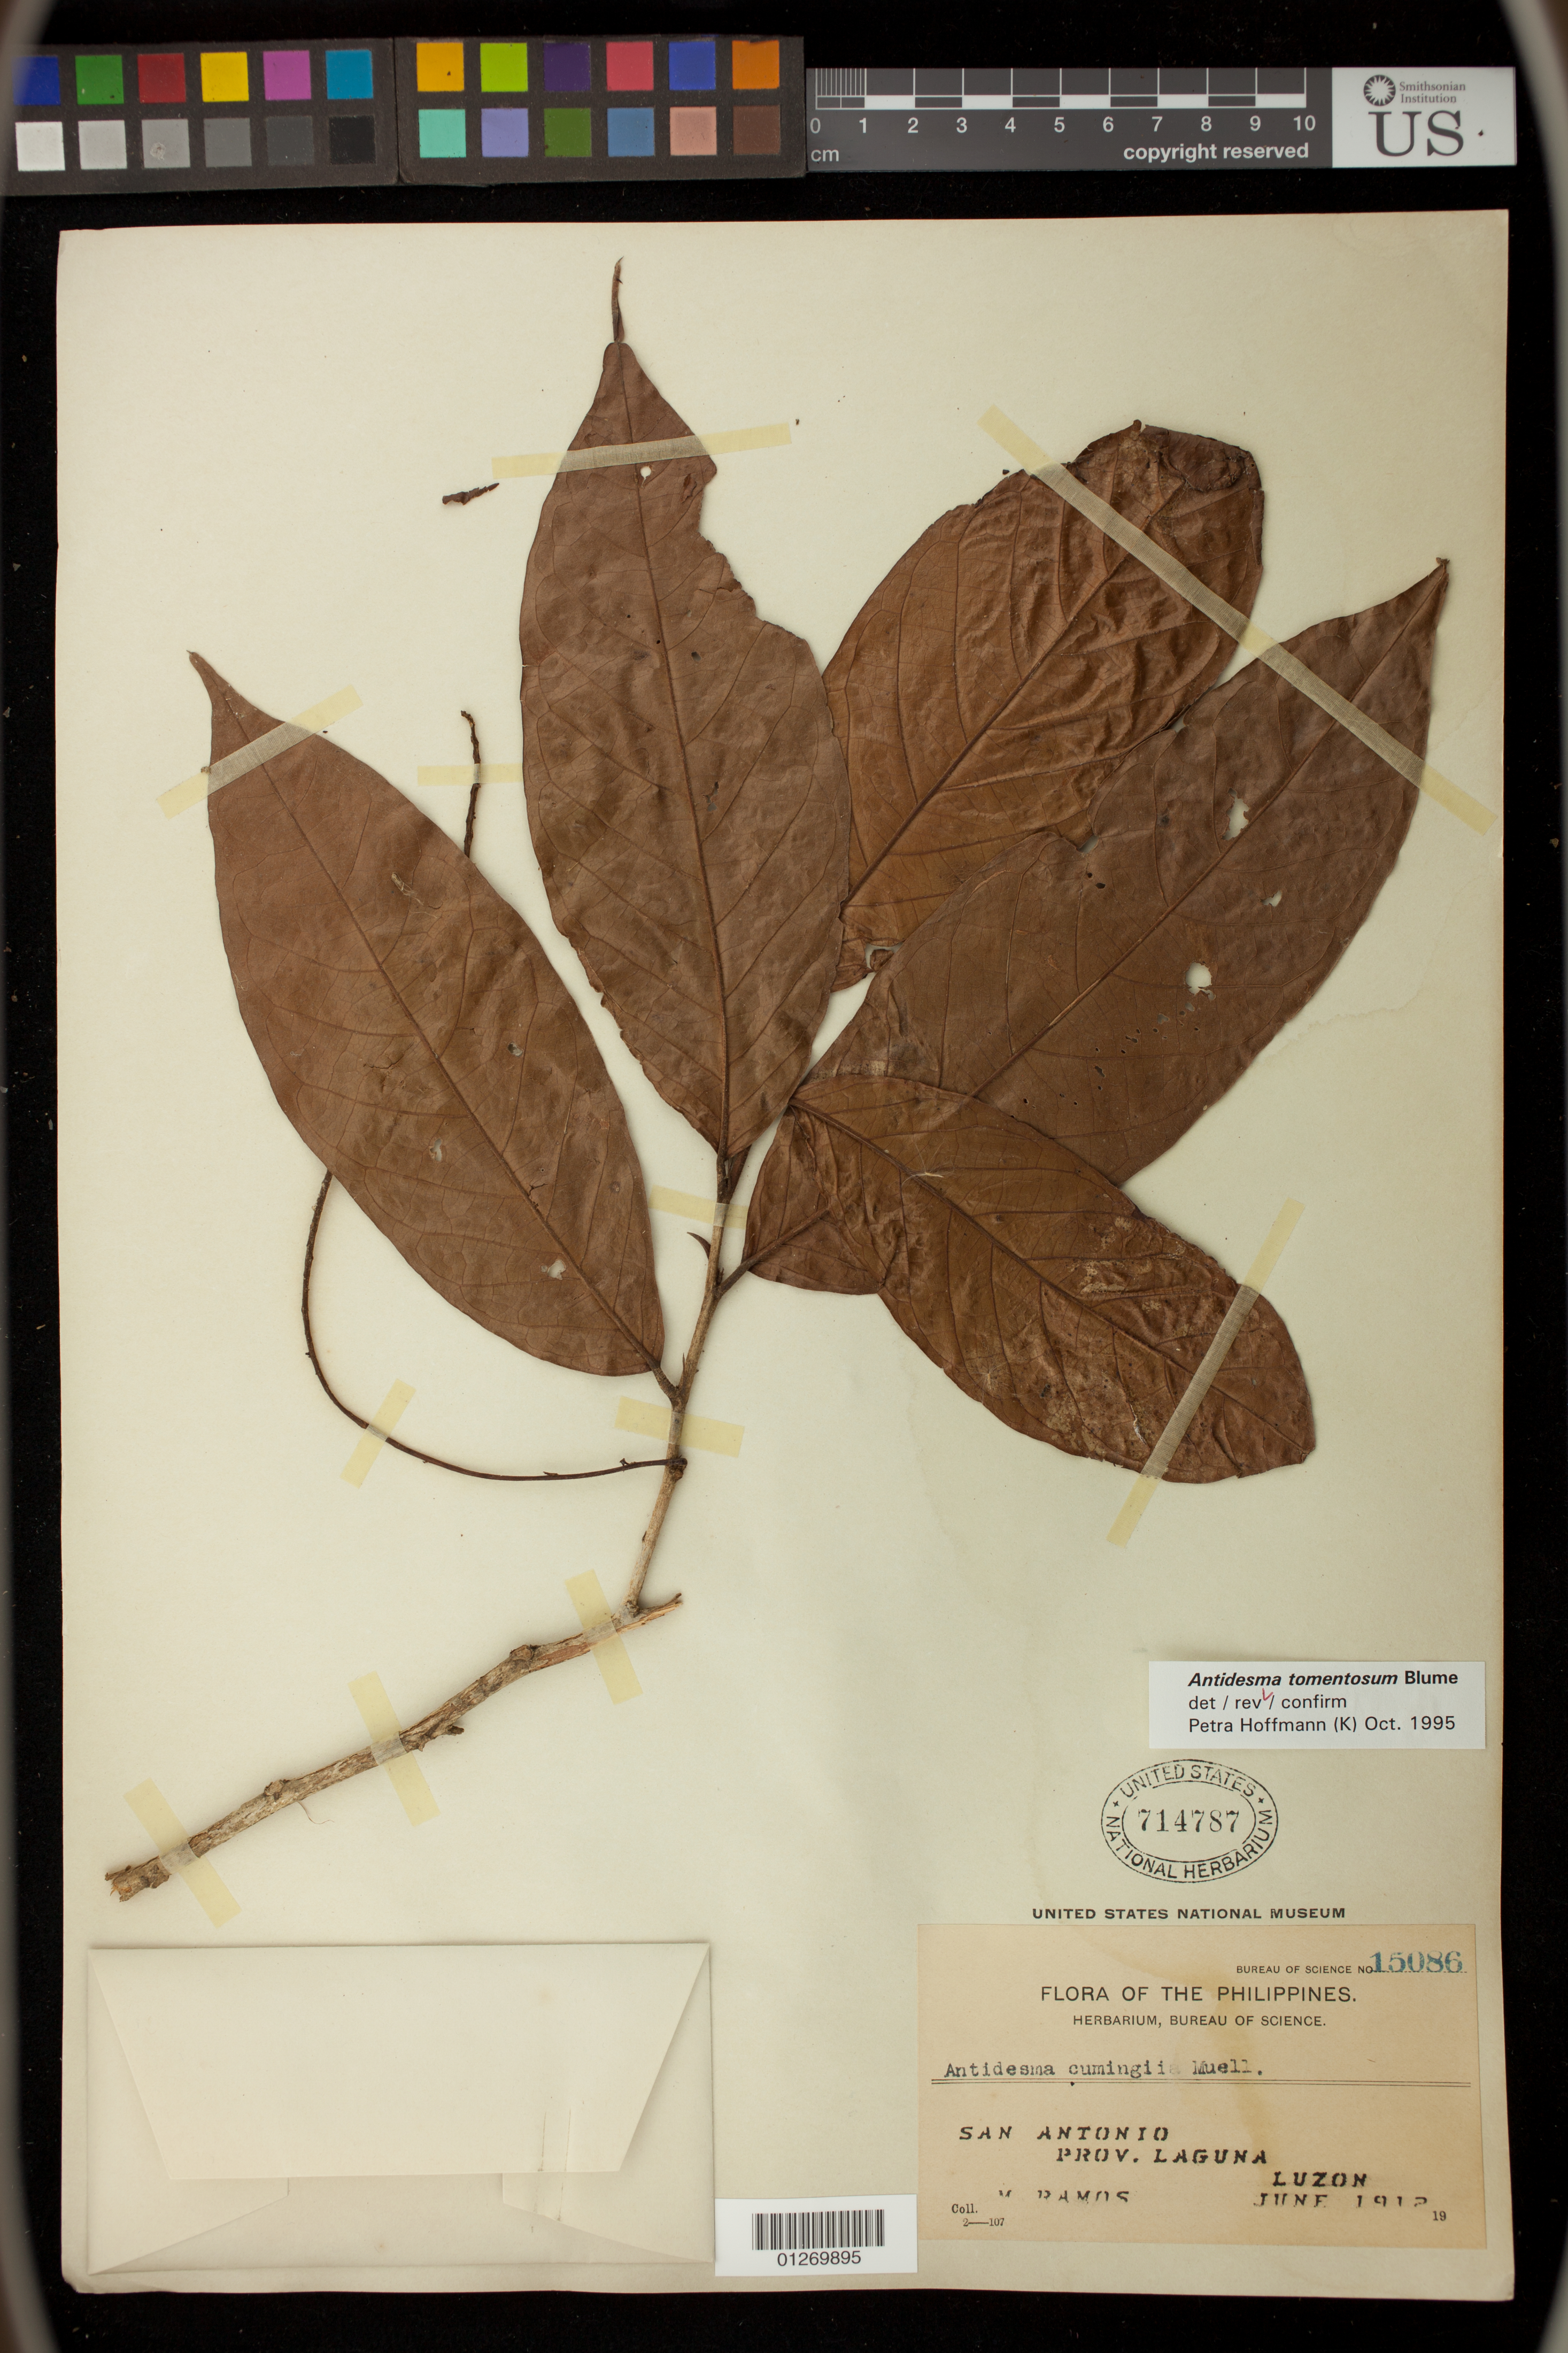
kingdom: Plantae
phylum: Tracheophyta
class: Magnoliopsida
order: Malpighiales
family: Phyllanthaceae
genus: Antidesma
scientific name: Antidesma tomentosum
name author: Blume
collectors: M. Ramos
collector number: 15086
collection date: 1912-06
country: Philippines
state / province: Calabarzon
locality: San Antonio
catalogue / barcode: US 714787